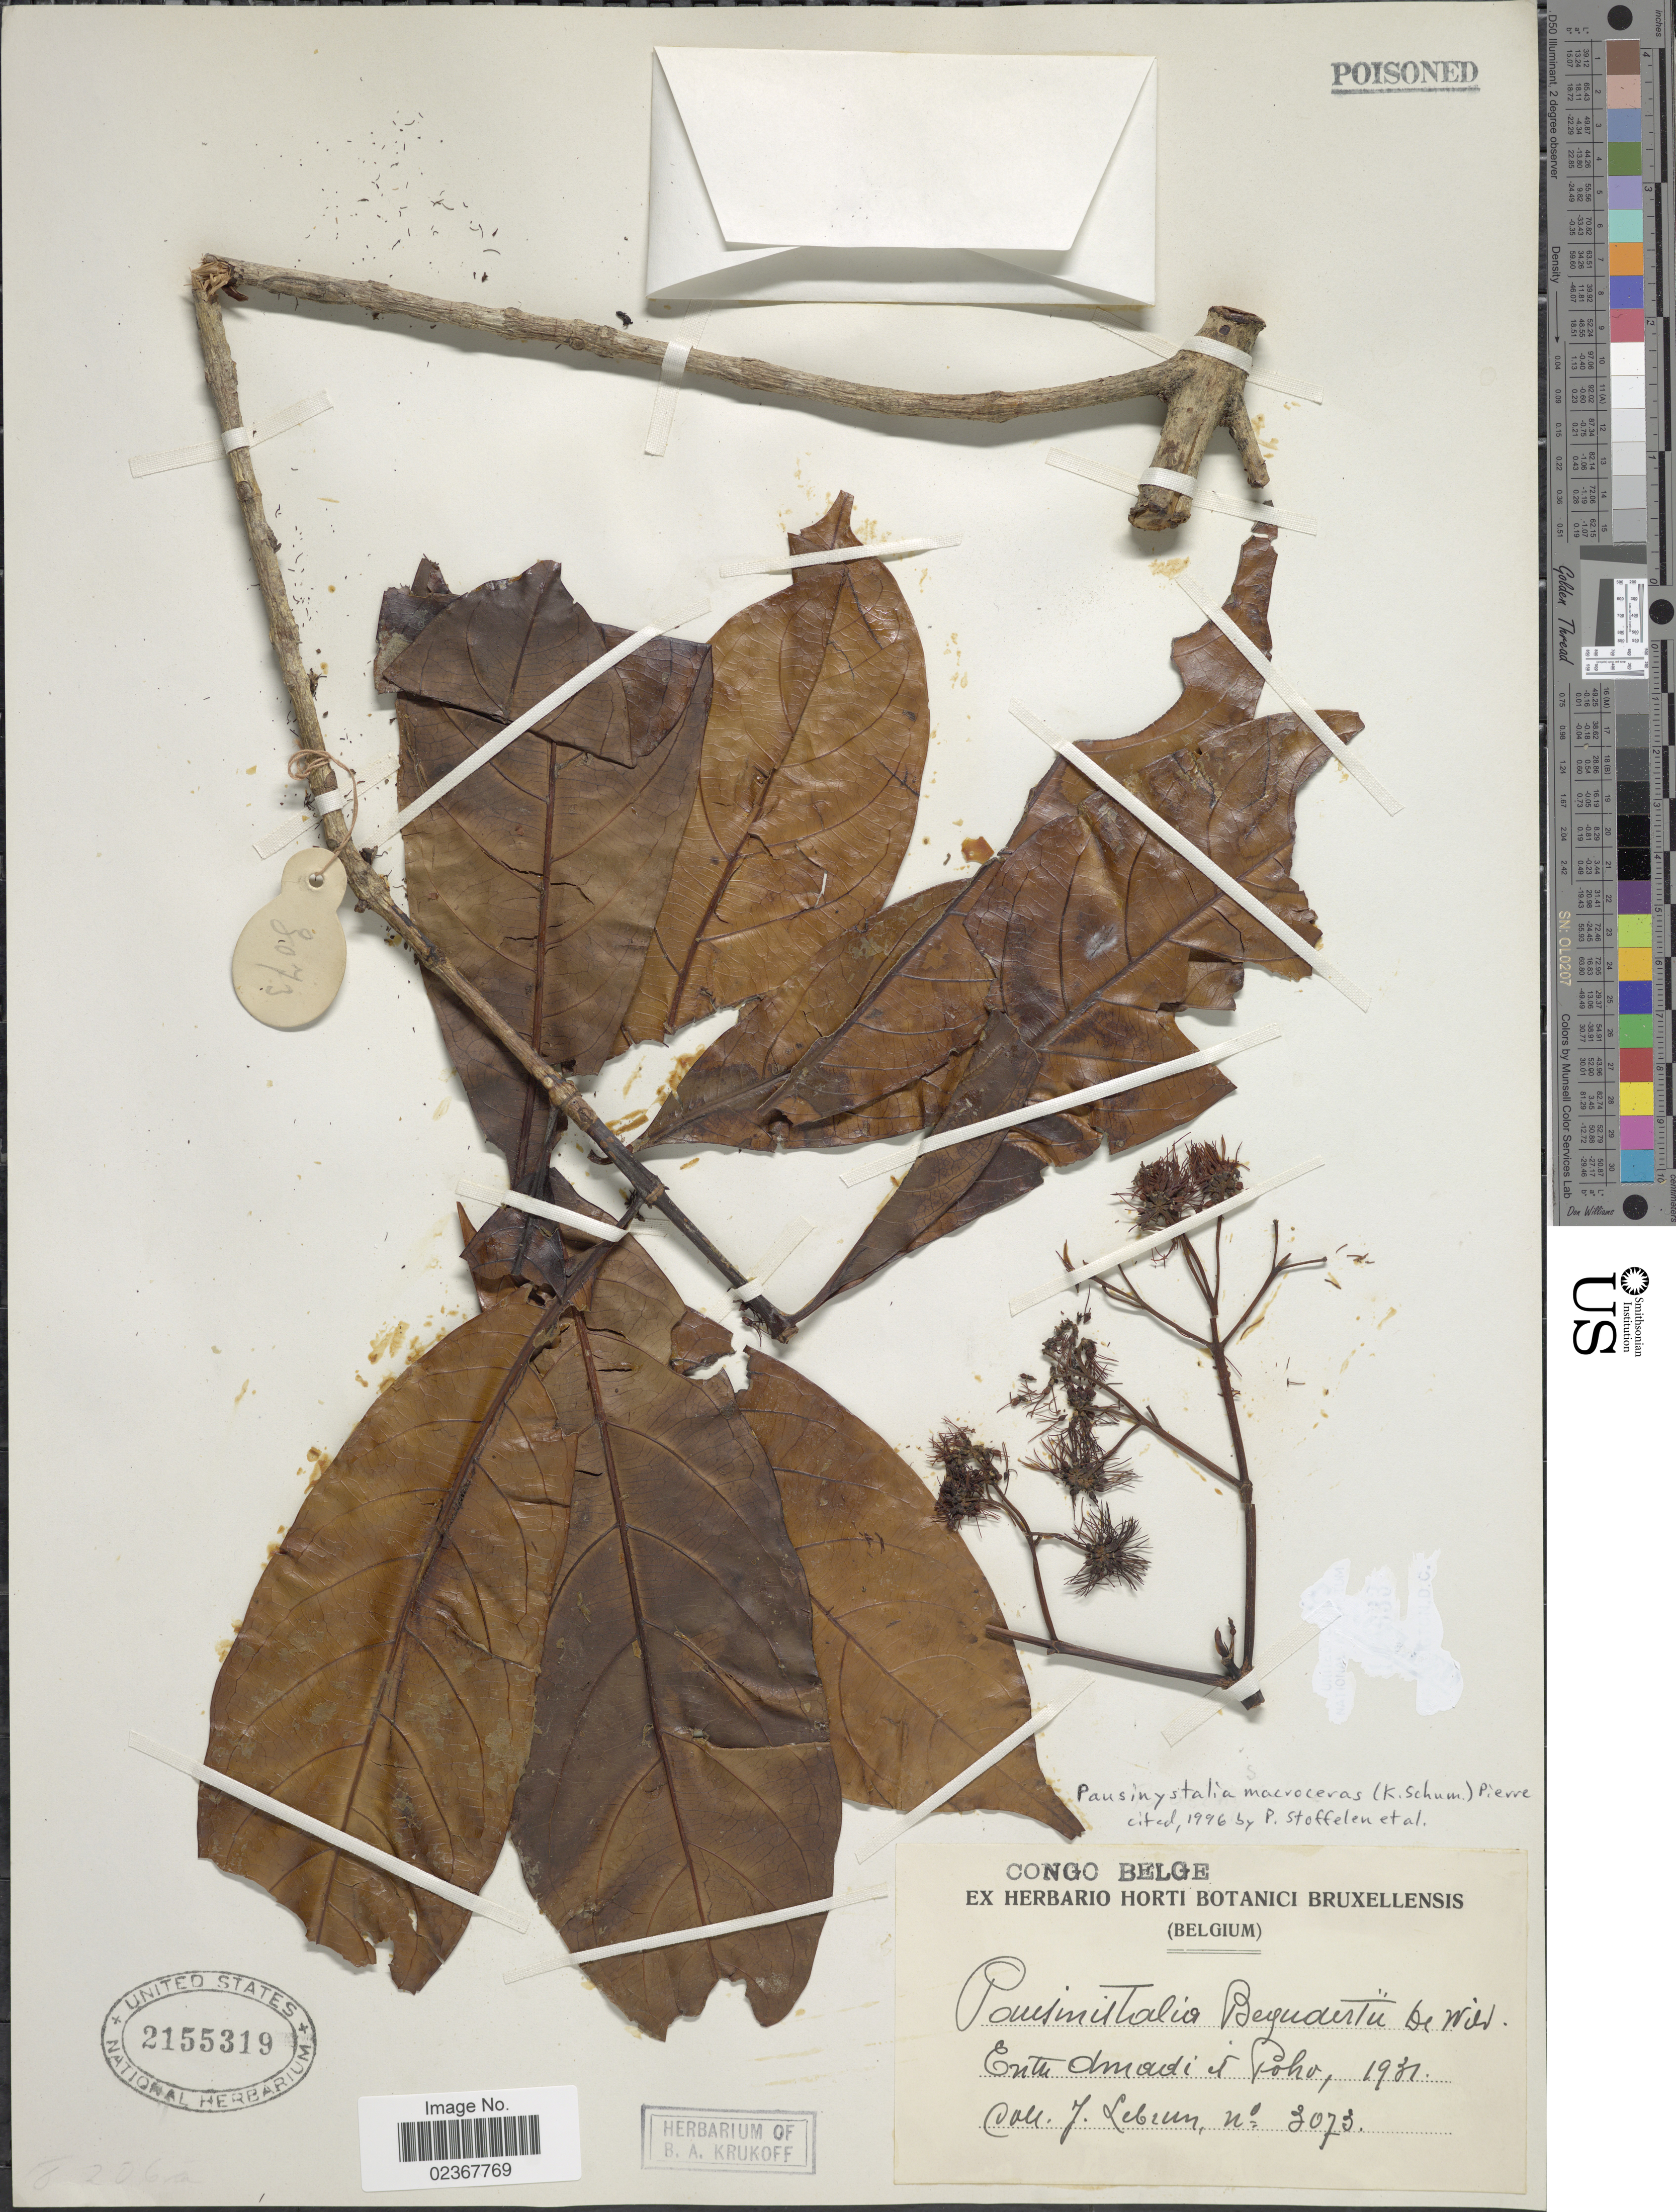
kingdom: Plantae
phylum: Tracheophyta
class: Magnoliopsida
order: Gentianales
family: Rubiaceae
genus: Pausinystalia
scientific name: Pausinystalia macroceras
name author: (K. Schum.) Pierre ex Beille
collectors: J. A. Lebrun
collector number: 3073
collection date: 1931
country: Congo, Democratic Republic of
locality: Congo Belge. Entre Amadi et Poko.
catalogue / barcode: US 2155319